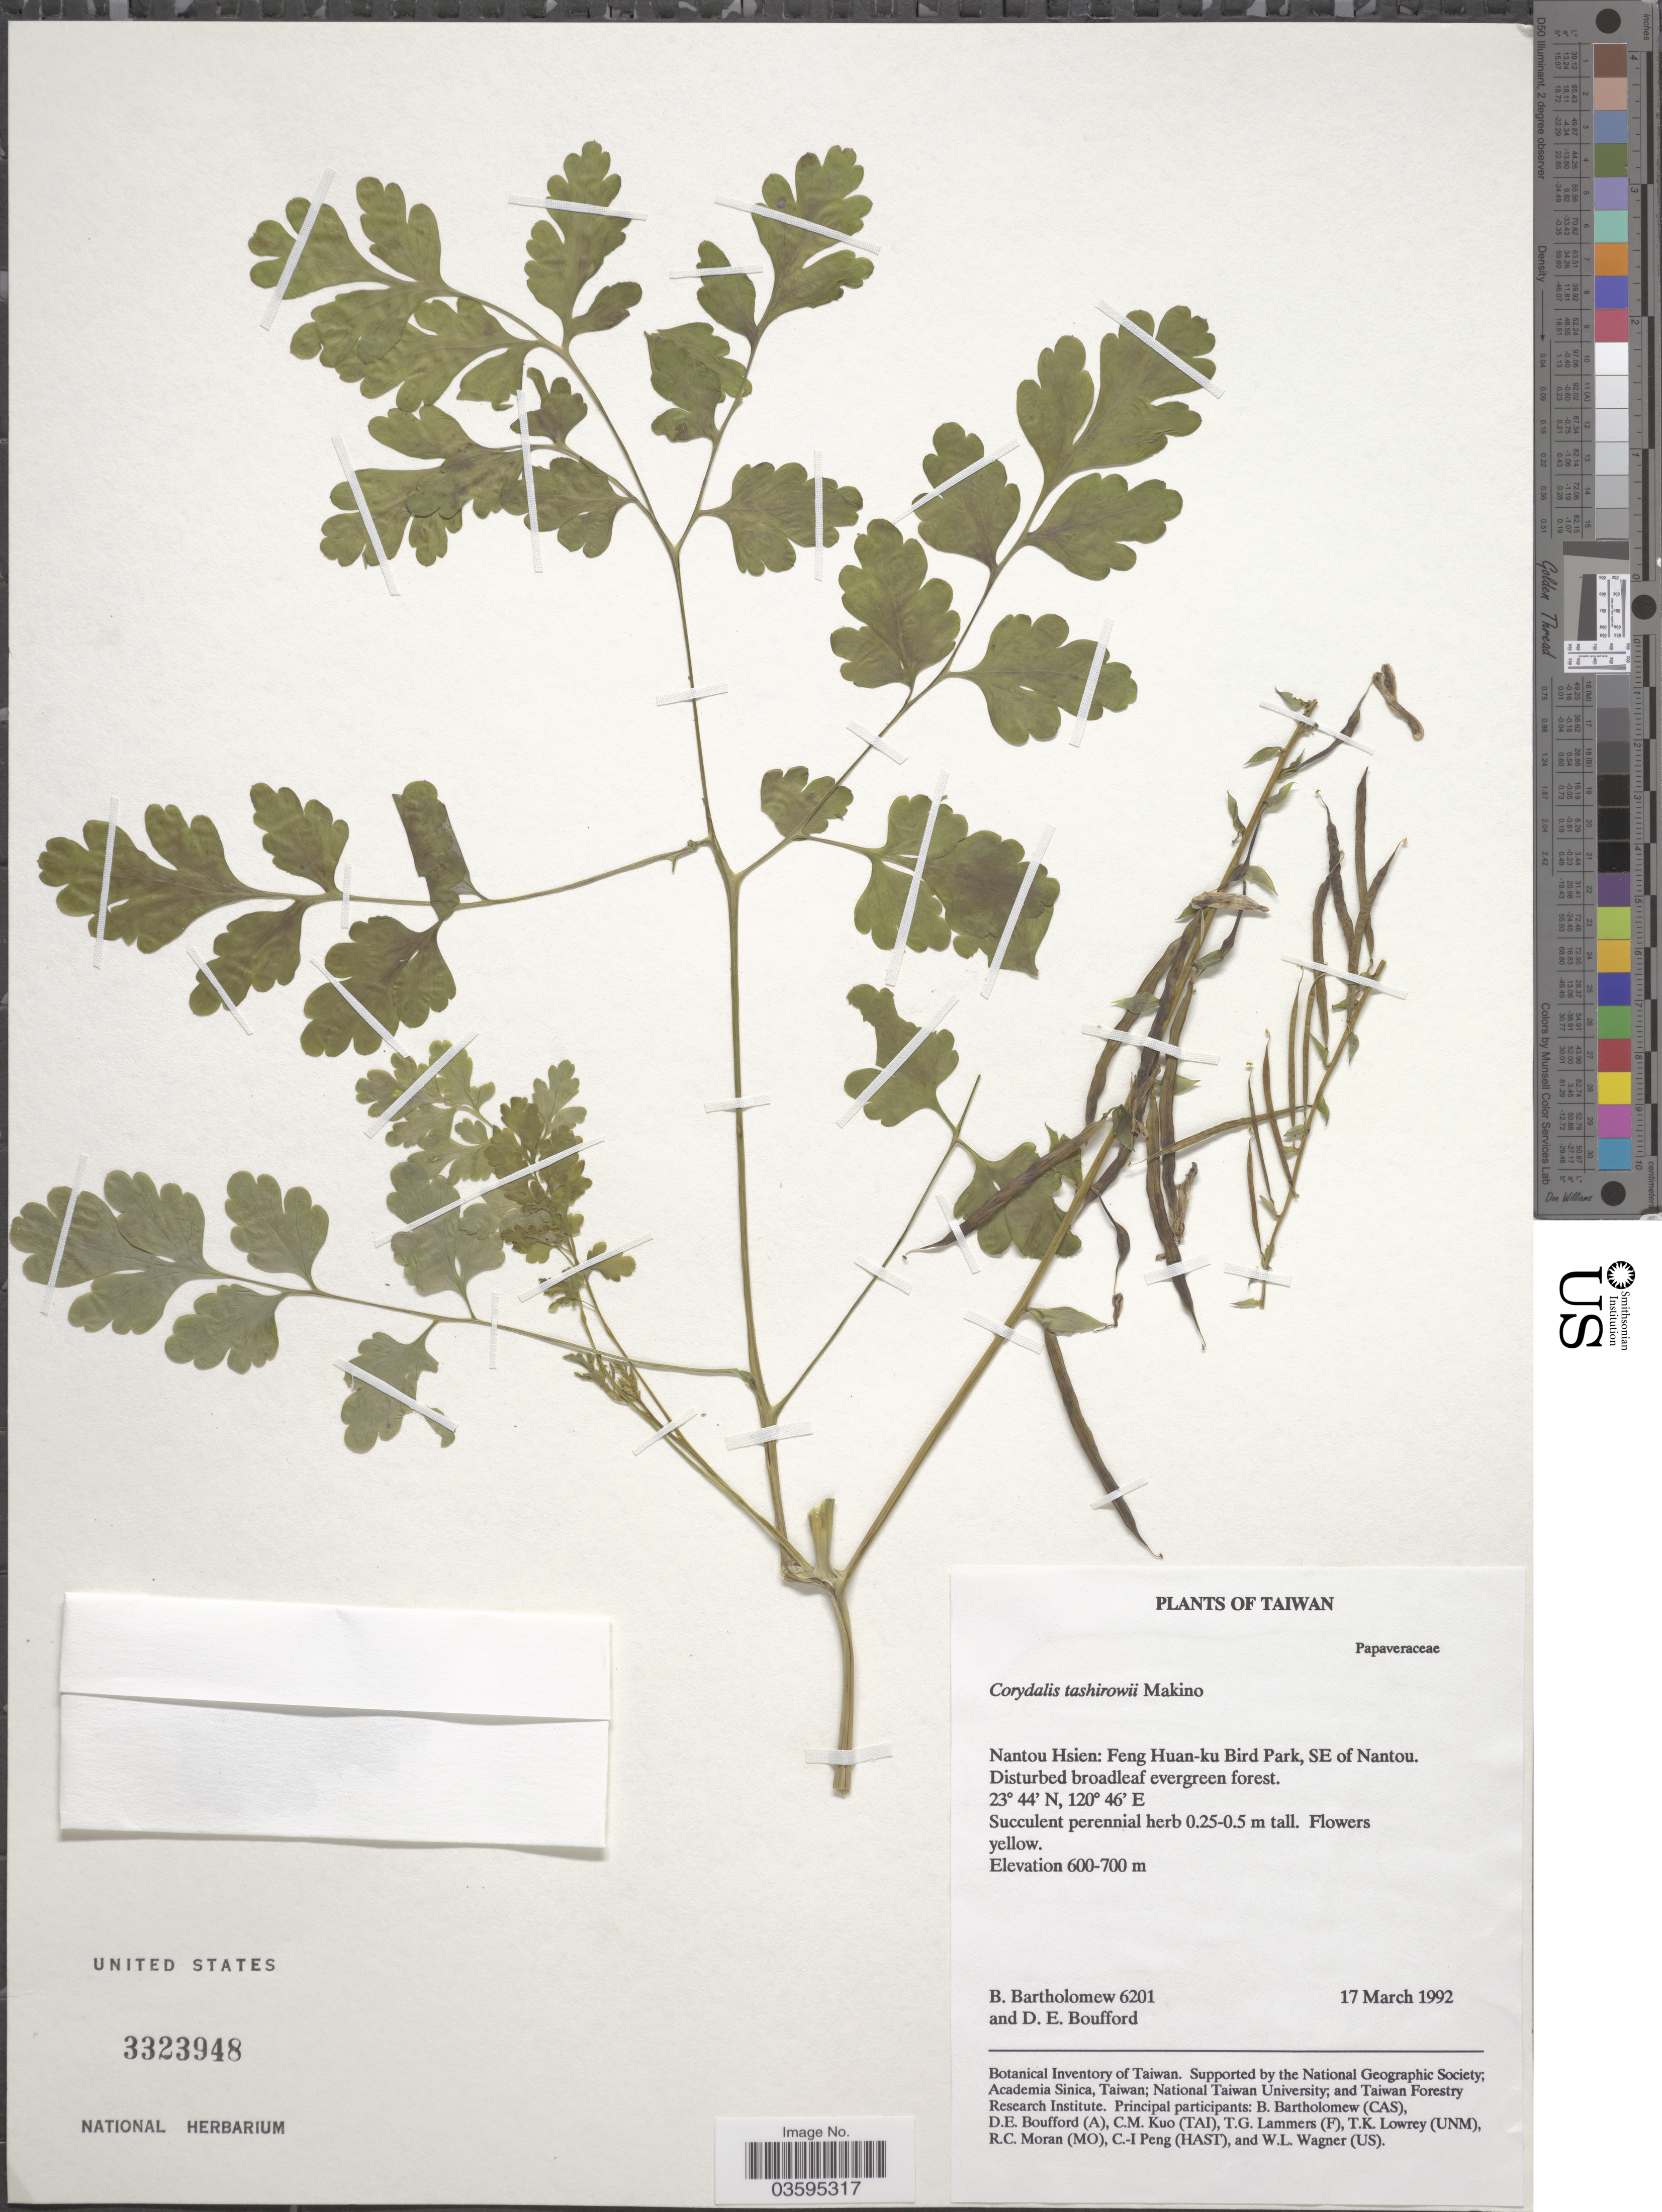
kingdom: Plantae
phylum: Tracheophyta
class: Magnoliopsida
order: Ranunculales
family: Papaveraceae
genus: Corydalis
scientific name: Corydalis tashiroi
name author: Makino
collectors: B. Bartholomew & D. E. Boufford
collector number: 6201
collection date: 1992-03-17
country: Taiwan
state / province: Nantou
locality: Nantou Hsien: Feng Huan-ku Bird Park, SE of Nantou.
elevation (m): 600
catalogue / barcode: US 3323948